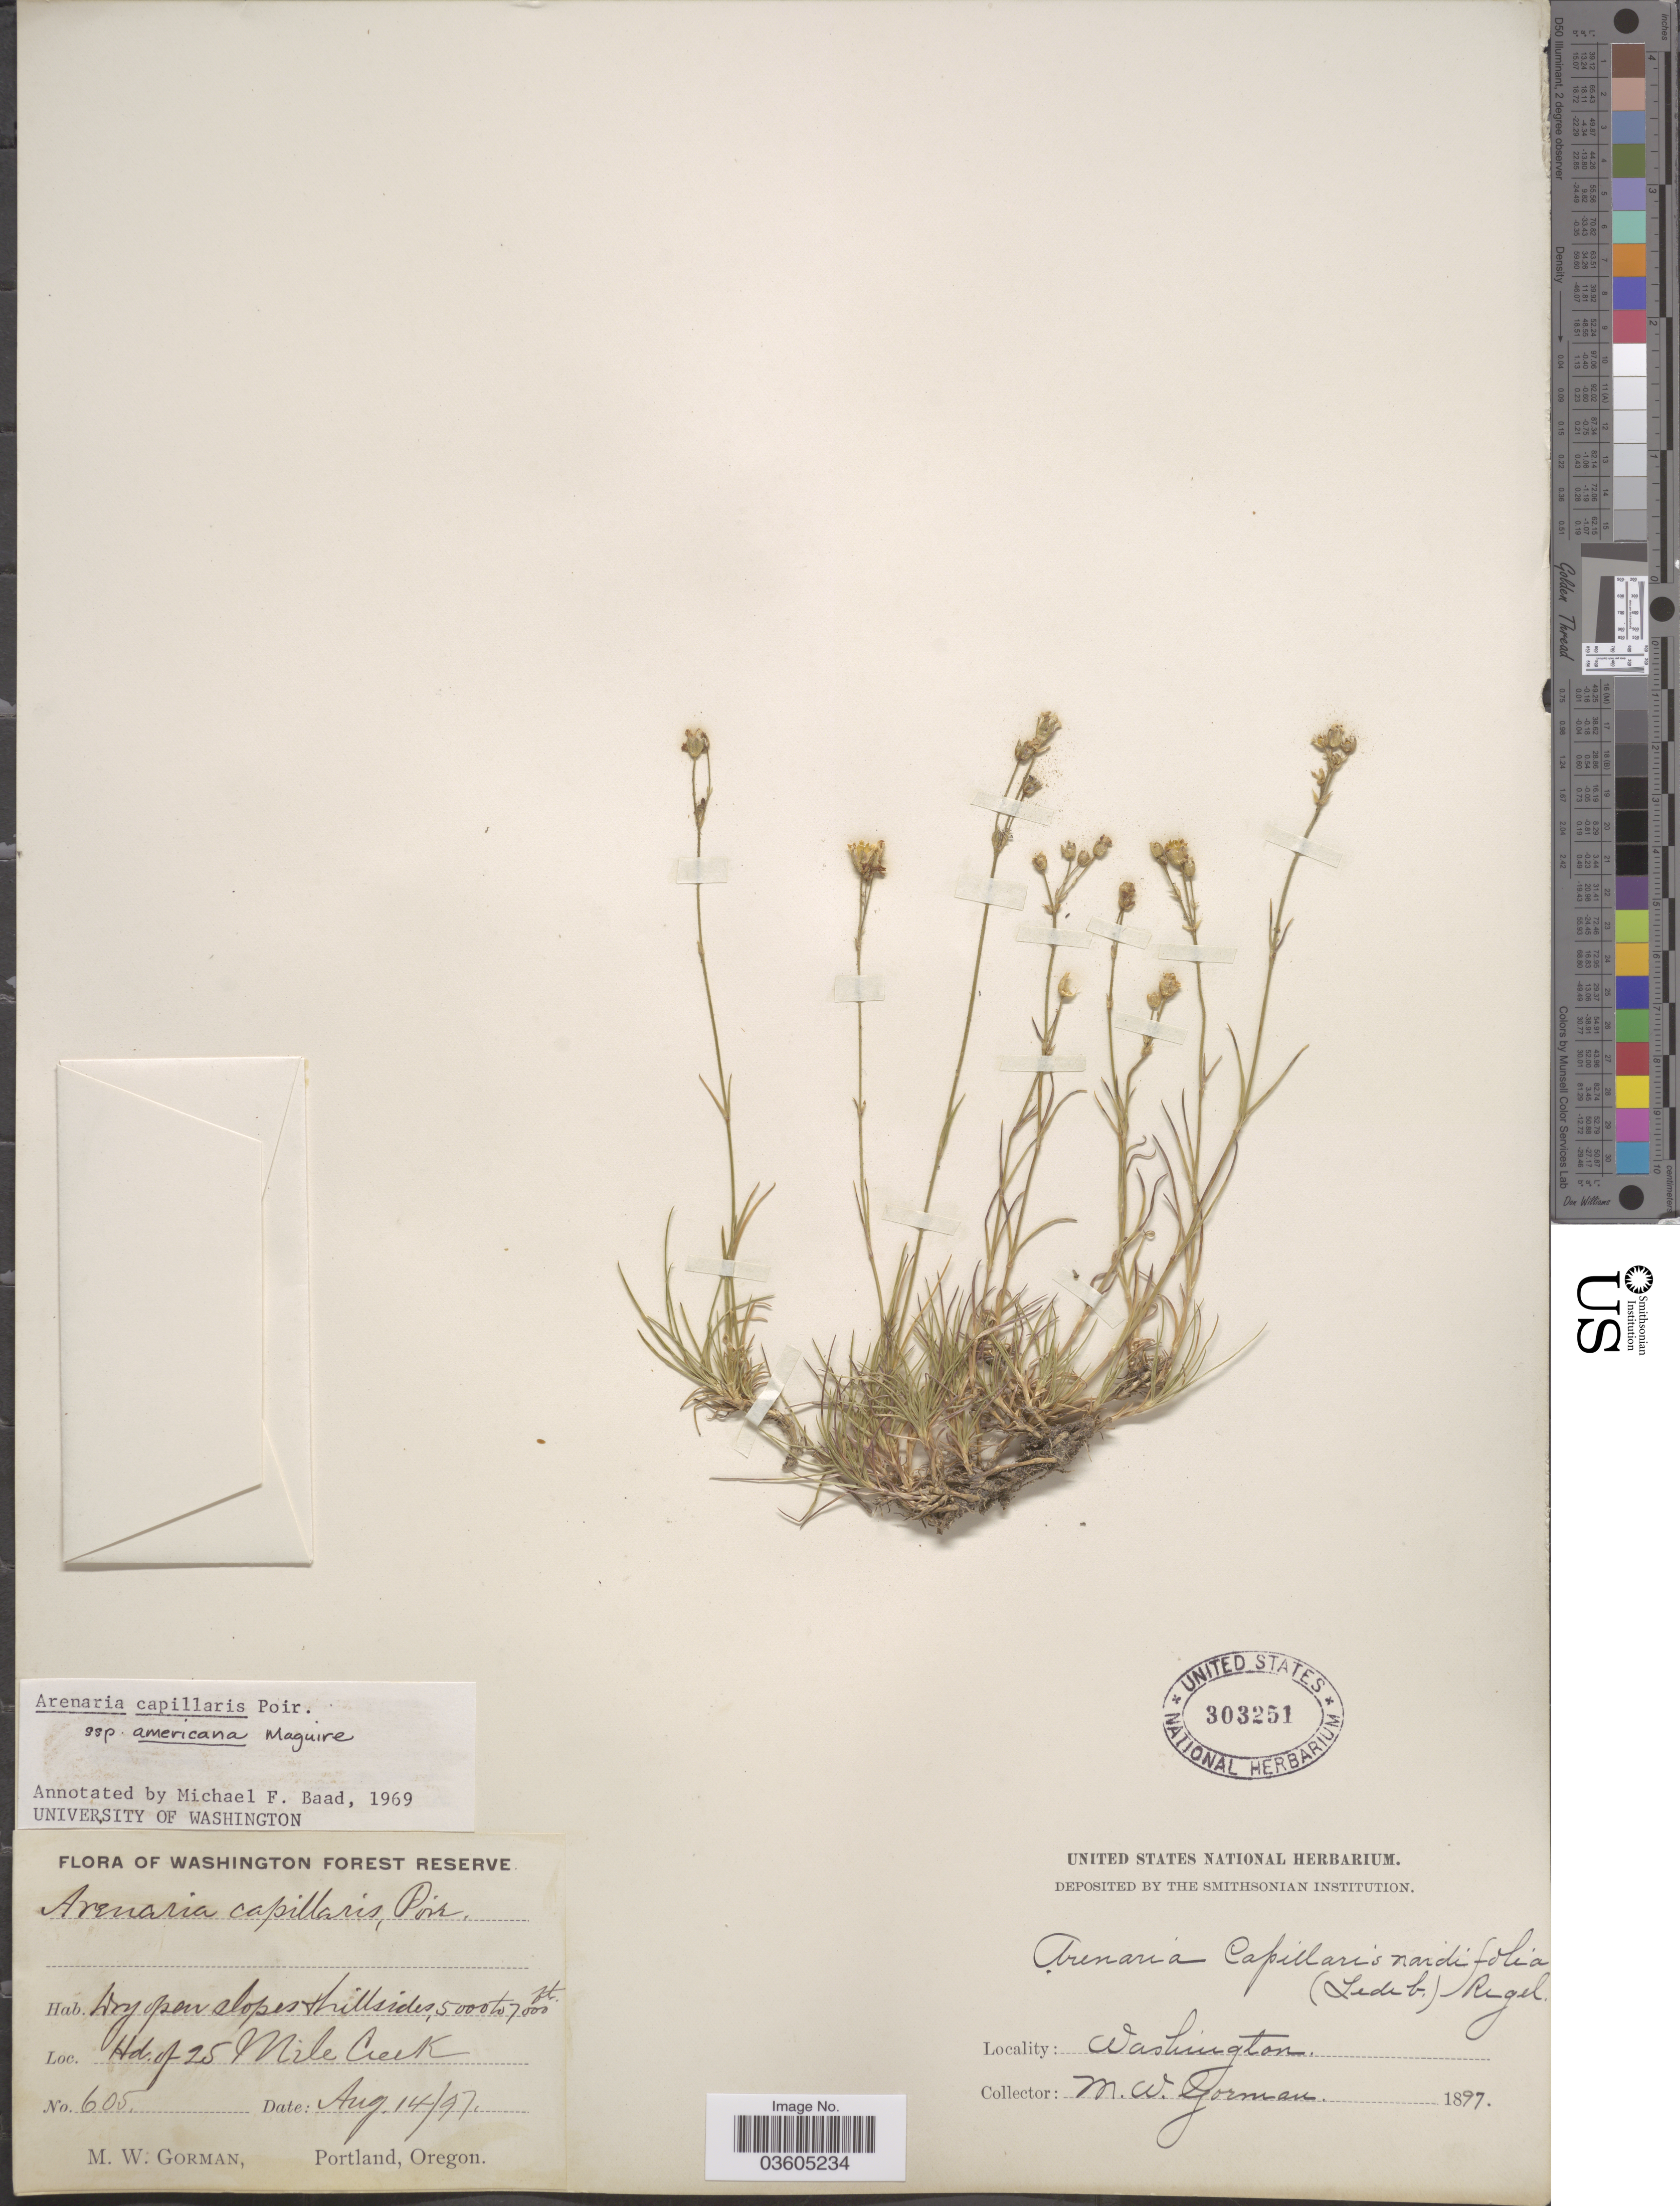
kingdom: Plantae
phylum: Tracheophyta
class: Magnoliopsida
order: Caryophyllales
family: Caryophyllaceae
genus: Eremogone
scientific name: Eremogone capillaris var. americana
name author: (Maguire) R.L. Hartm. & Rabeler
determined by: U.S. National Herbarium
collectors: M. W. Gorman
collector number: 605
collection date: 1897-08-14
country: United States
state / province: Washington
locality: Washington Forest Reserve. Hd. of 25 Mile Creek.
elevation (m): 1524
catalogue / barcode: US 303251